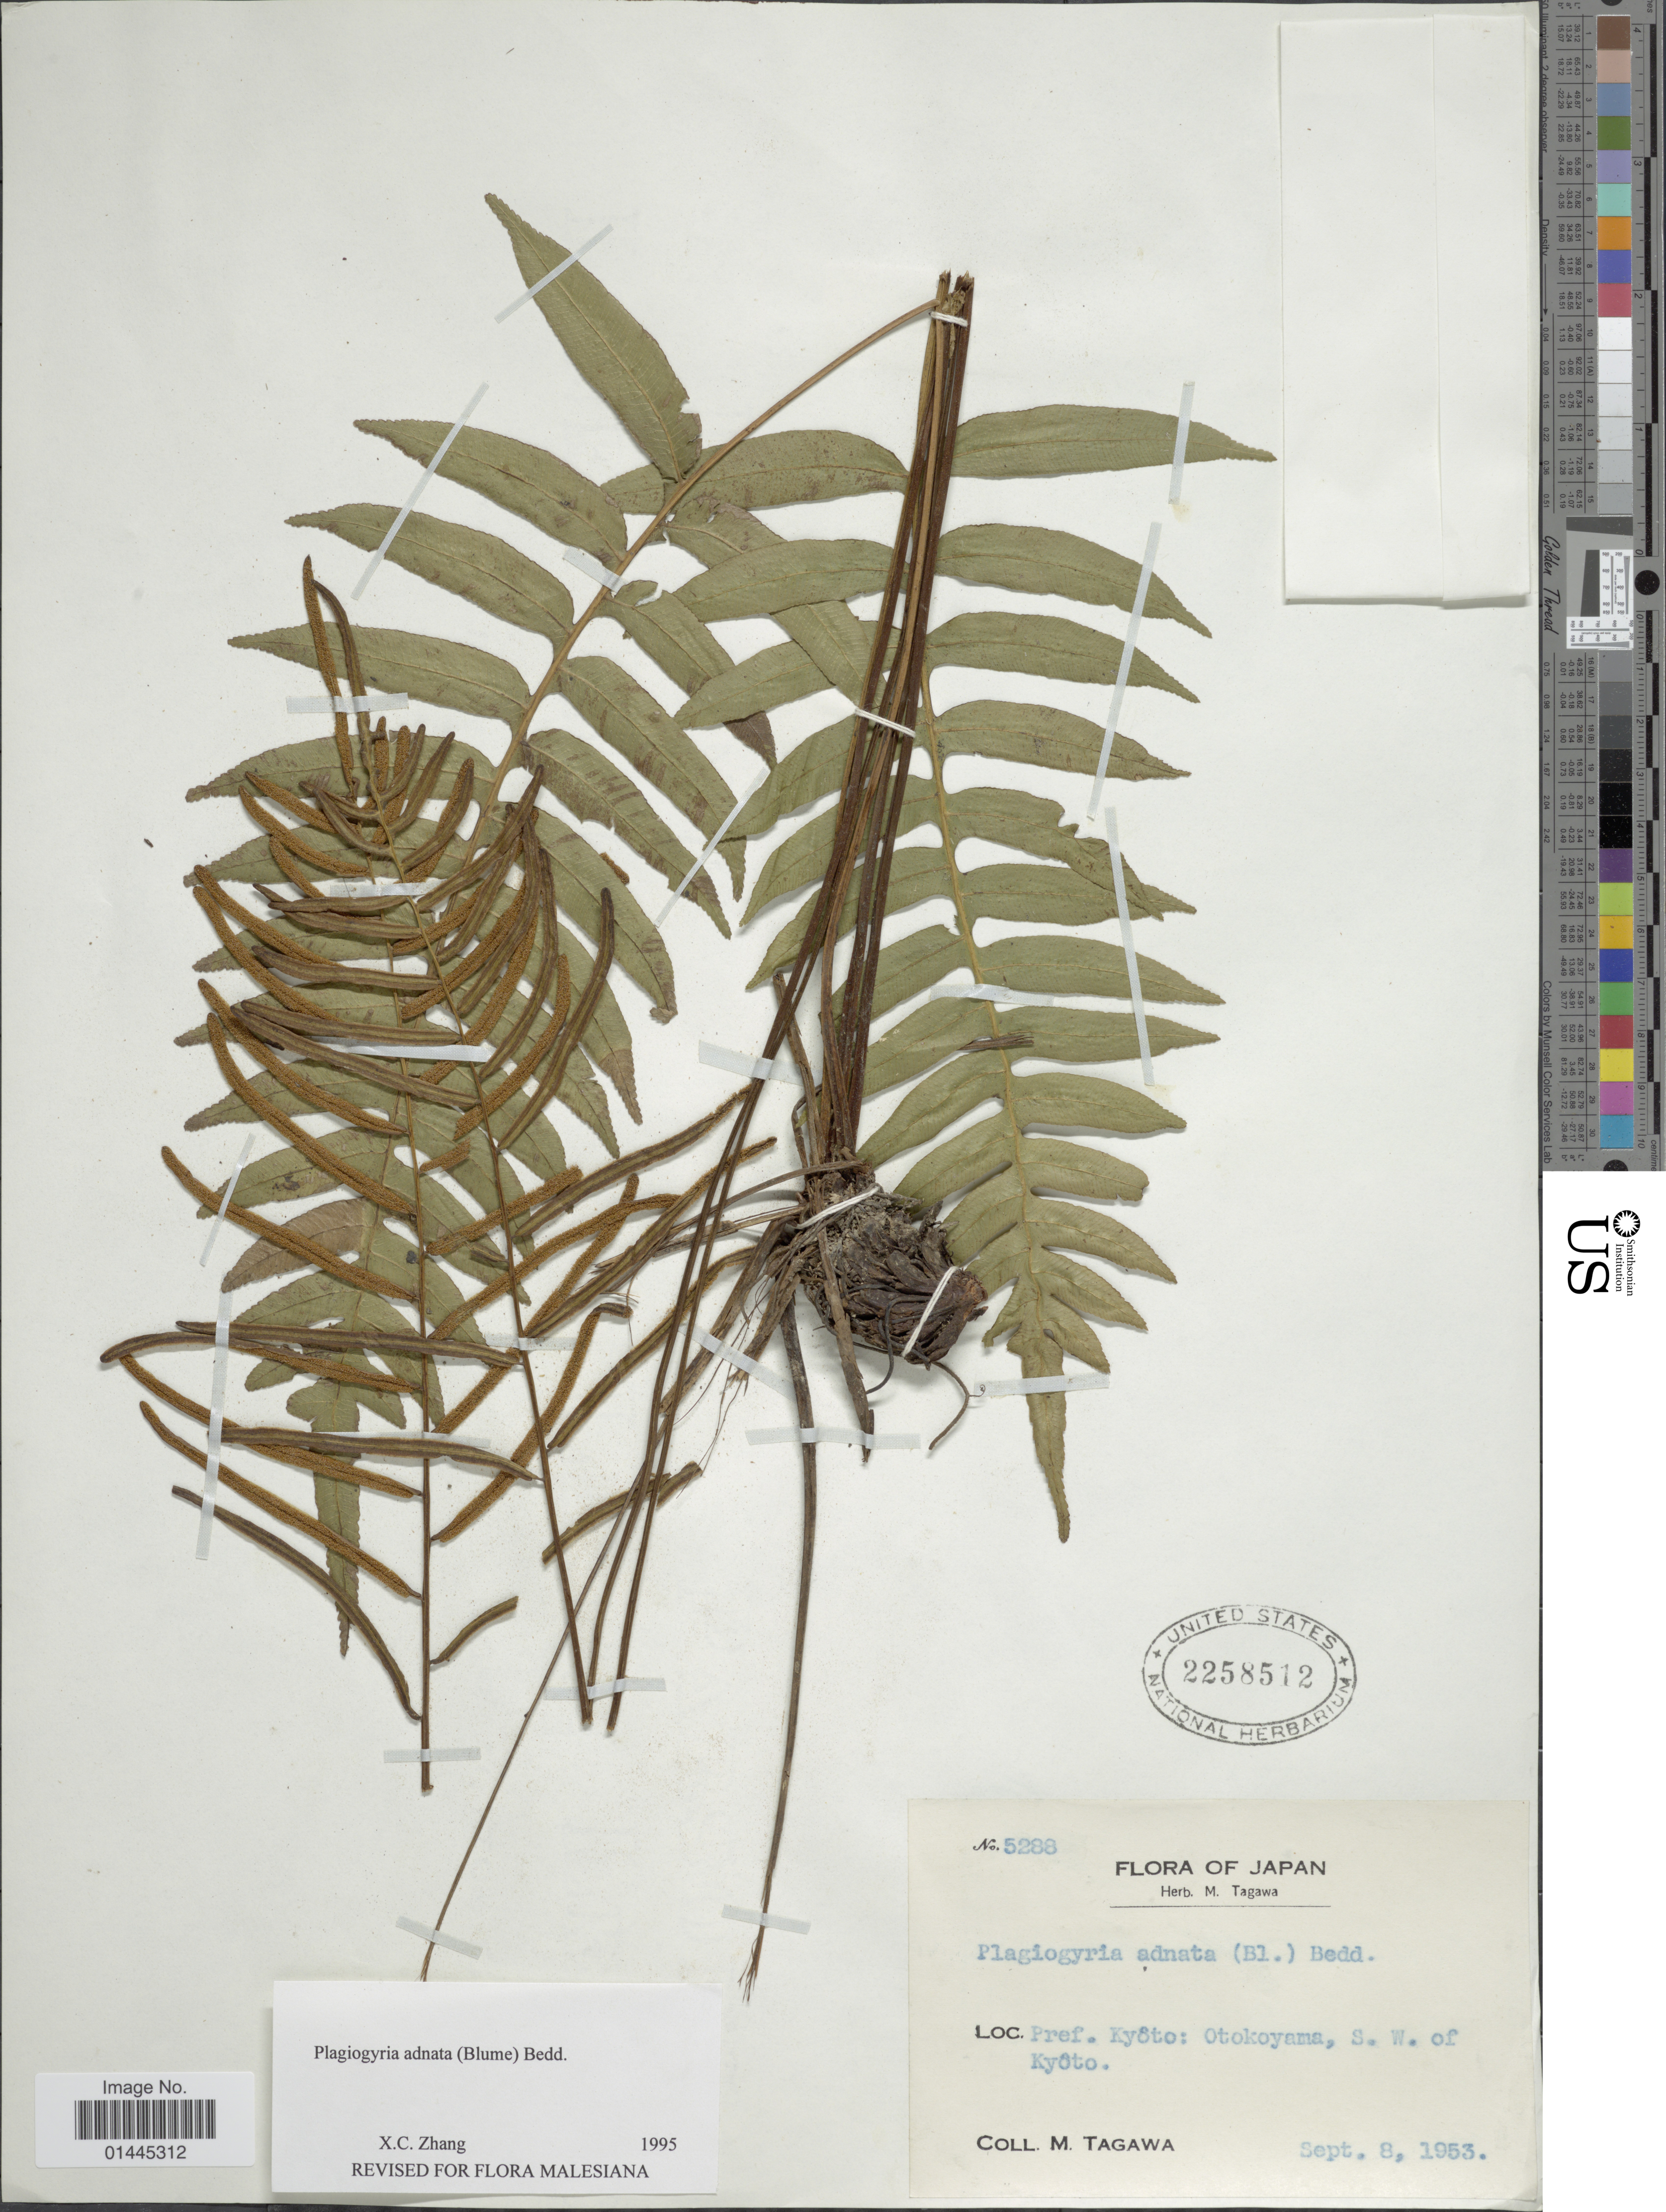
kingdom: Plantae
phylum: Tracheophyta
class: Polypodiopsida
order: Cyatheales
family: Plagiogyriaceae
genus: Plagiogyria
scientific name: Plagiogyria adnata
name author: (Blume) Bedd.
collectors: M. Tagawa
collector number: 5288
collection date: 1953-09-08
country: Japan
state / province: Kyoto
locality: Pref. Kyoto: Otokoyama, S.W. of Kyoto.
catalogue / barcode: US 2258512